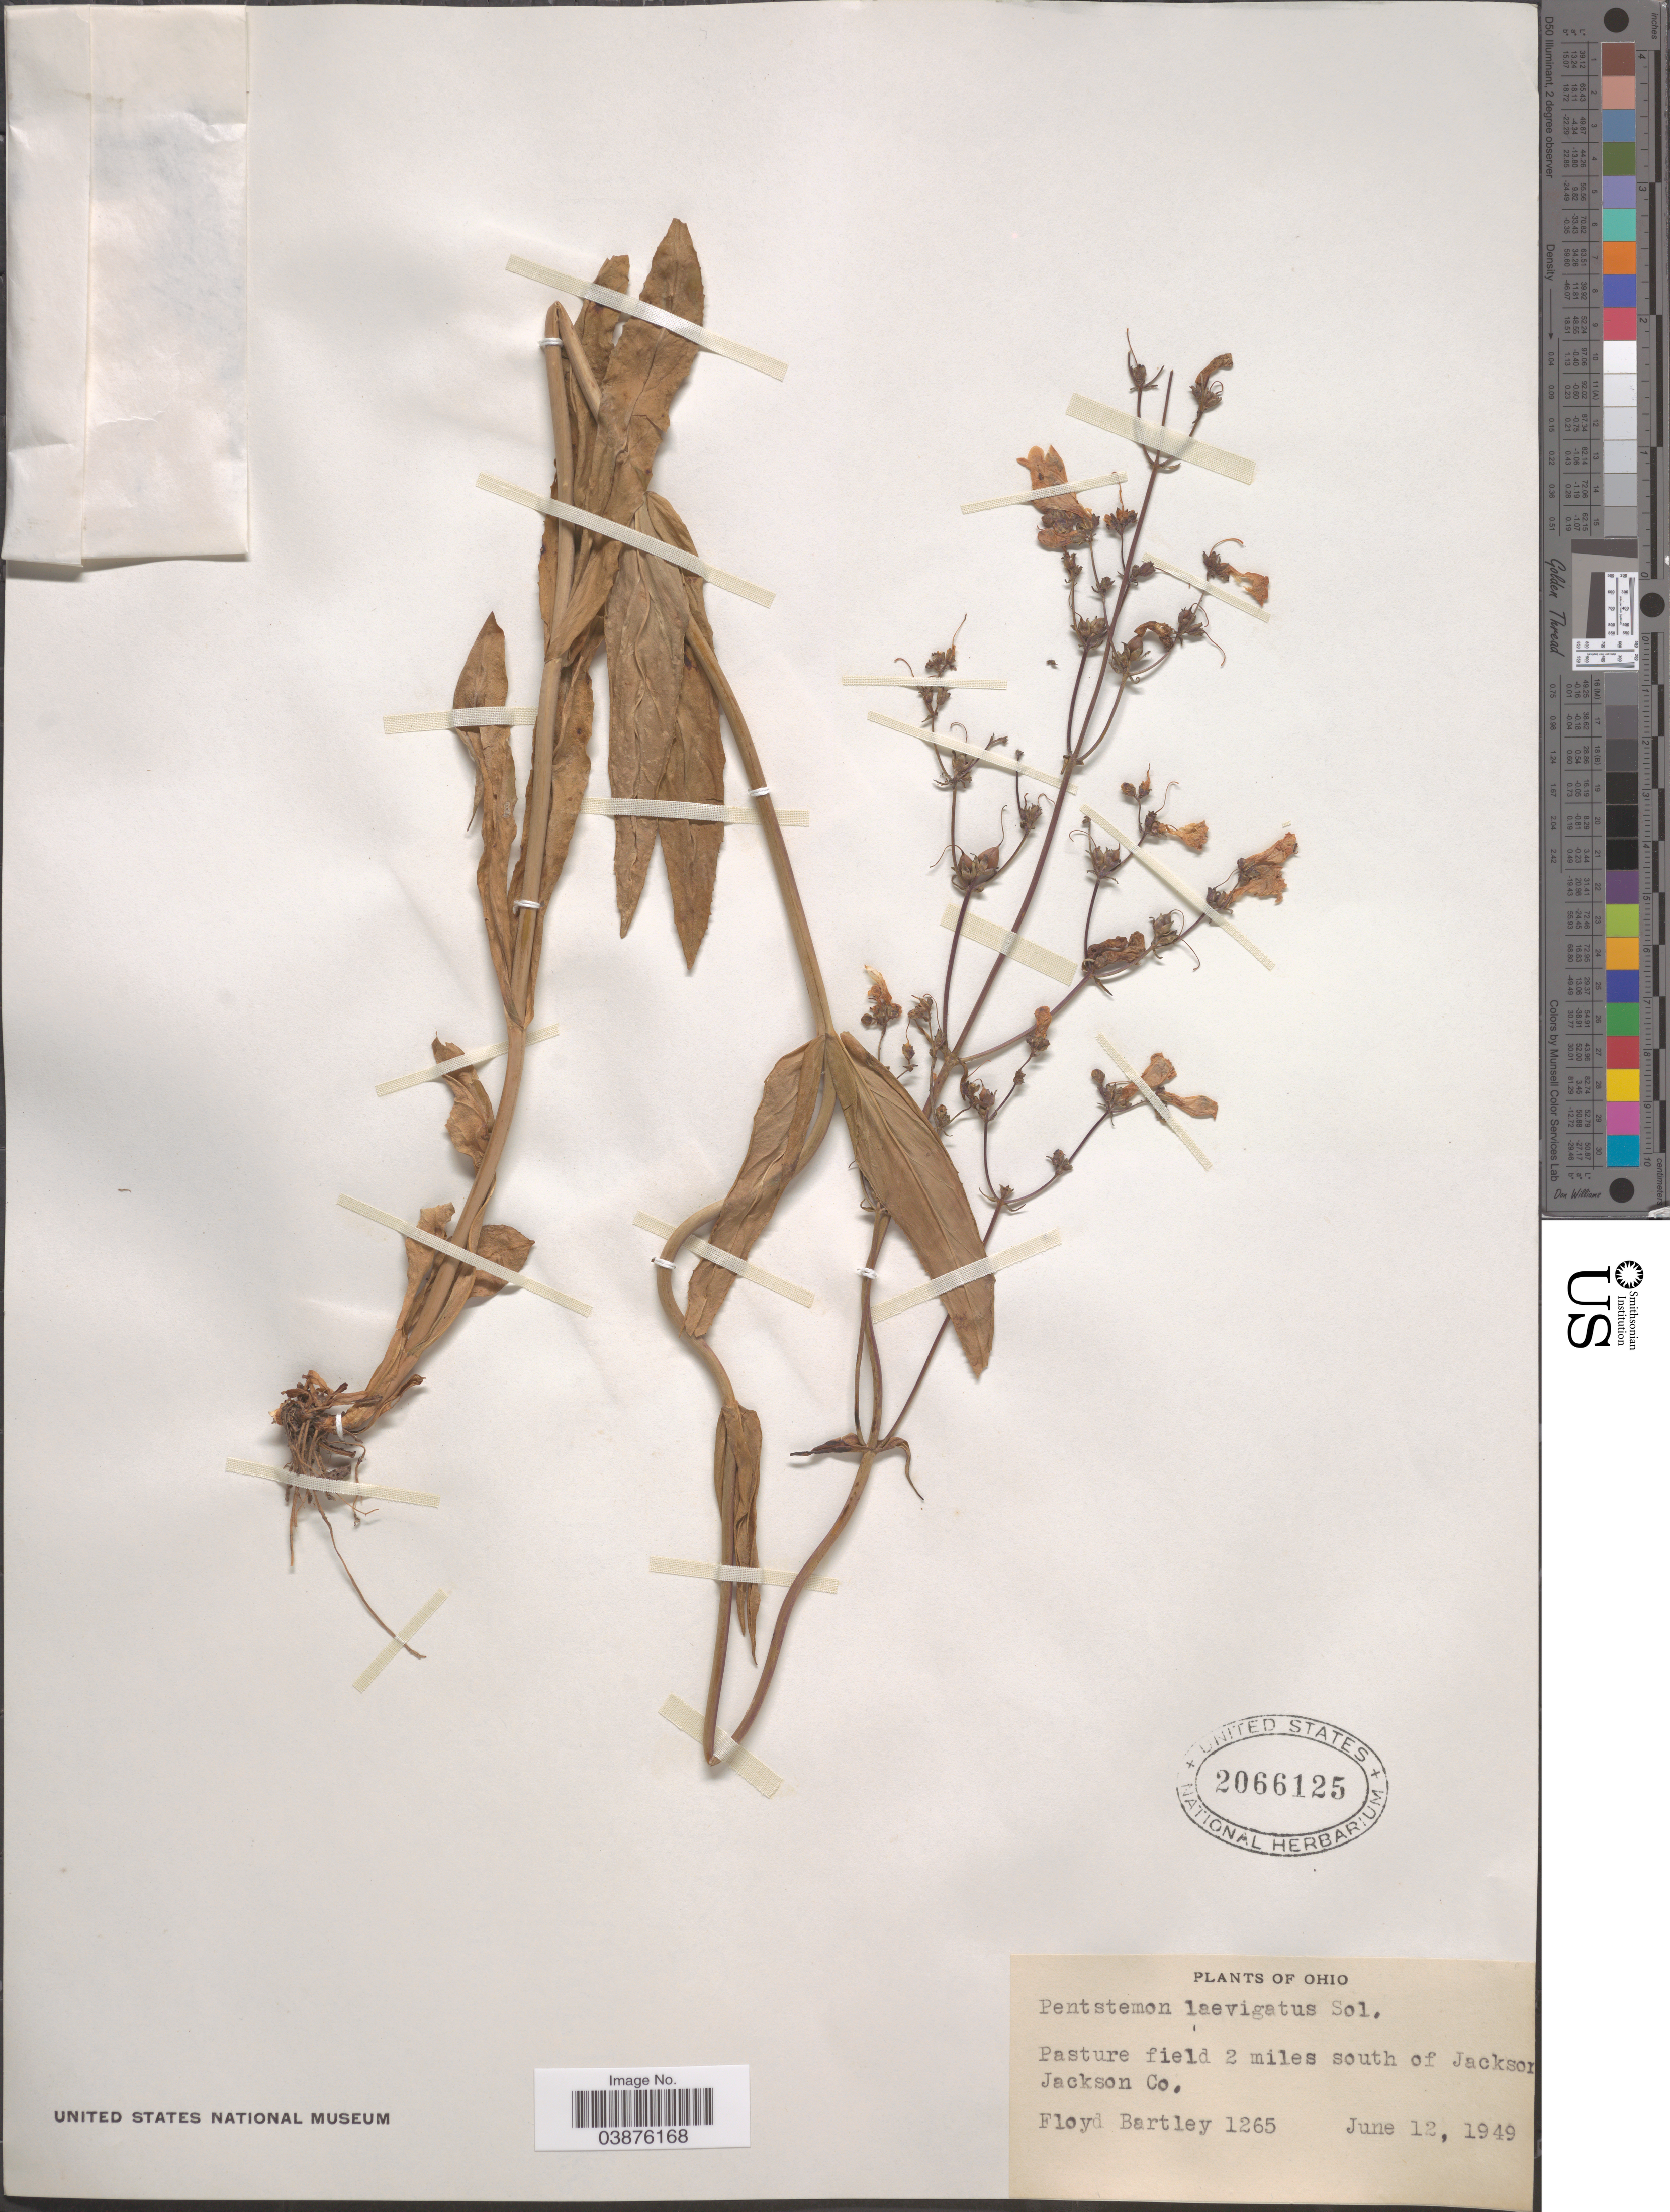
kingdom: Plantae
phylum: Tracheophyta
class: Magnoliopsida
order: Lamiales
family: Plantaginaceae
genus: Penstemon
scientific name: Penstemon laevigatus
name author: Aiton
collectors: F. Bartley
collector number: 1265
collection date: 1949-06-12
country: United States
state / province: Ohio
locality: Pasture field 2 miles south of Jackson. Jackson Co.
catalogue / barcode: US 2066125